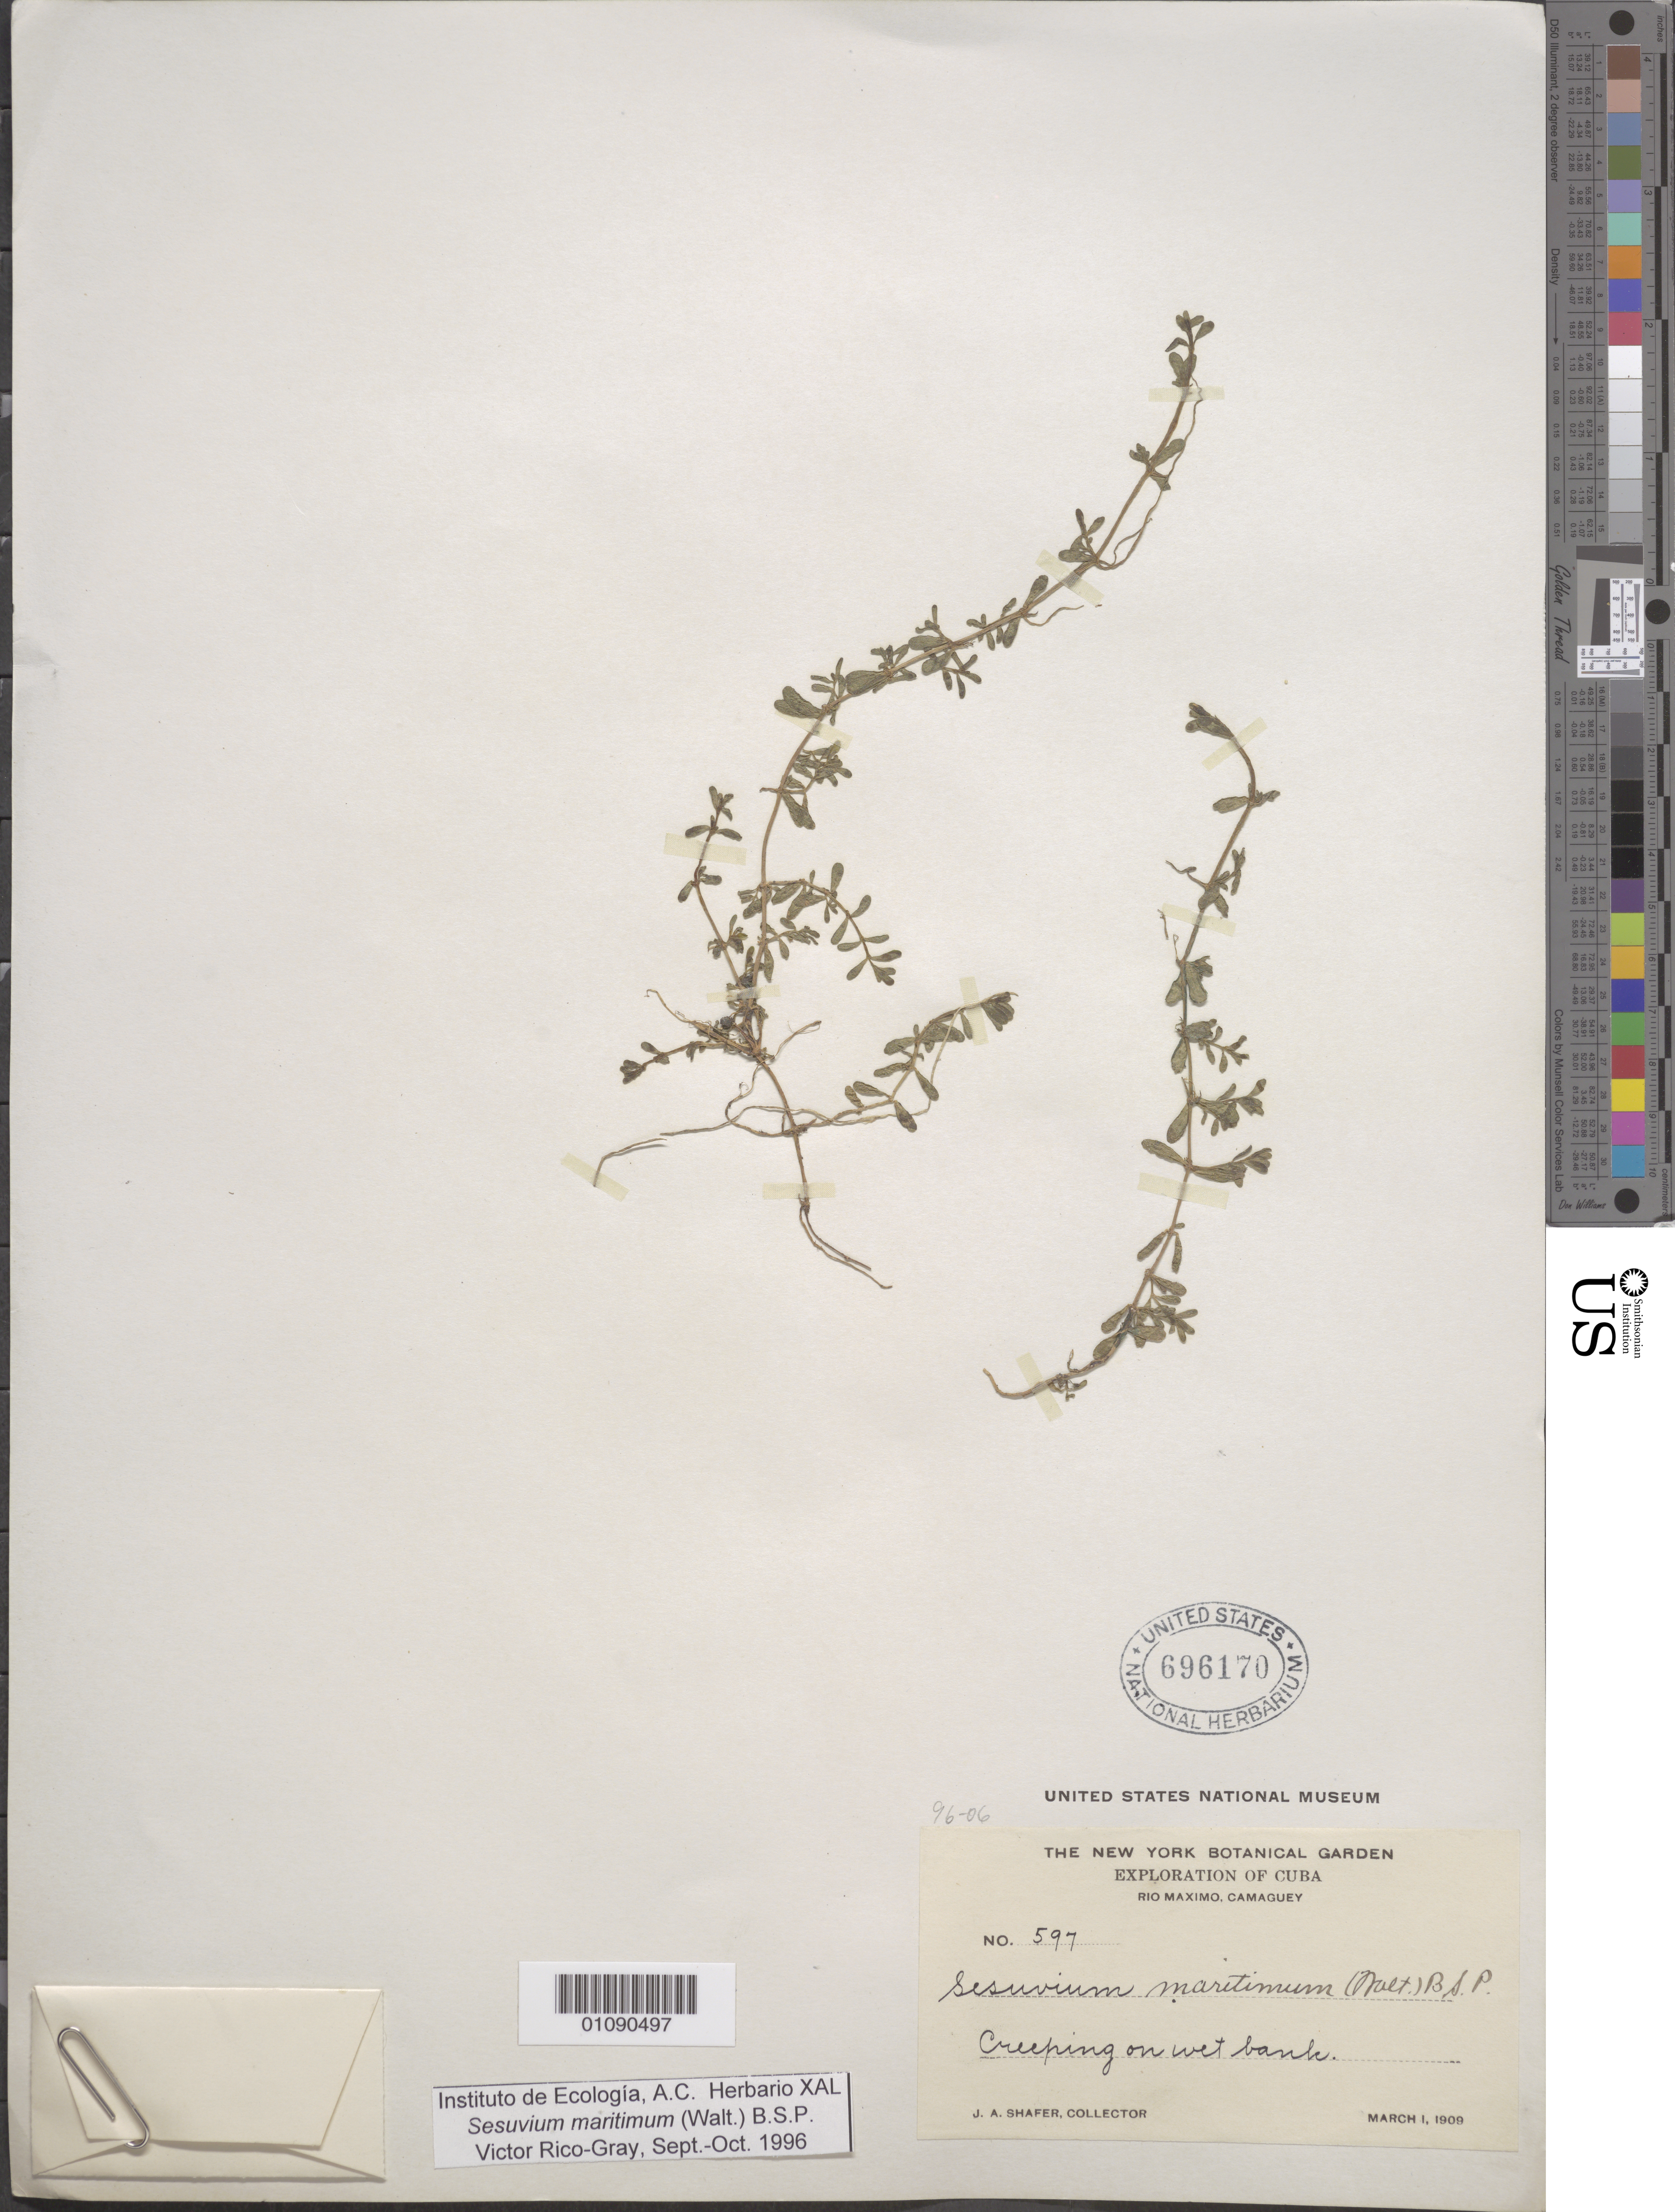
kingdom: Plantae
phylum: Tracheophyta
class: Magnoliopsida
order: Caryophyllales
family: Aizoaceae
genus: Sesuvium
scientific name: Sesuvium maritimum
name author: (Walter) Britton, Stearns & Poggenb.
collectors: J. A. Shafer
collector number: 597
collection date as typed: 01 Mar 1909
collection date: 1909-03-01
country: Cuba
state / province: Camagüey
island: Cuba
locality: Rio Maximo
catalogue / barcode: US 696170